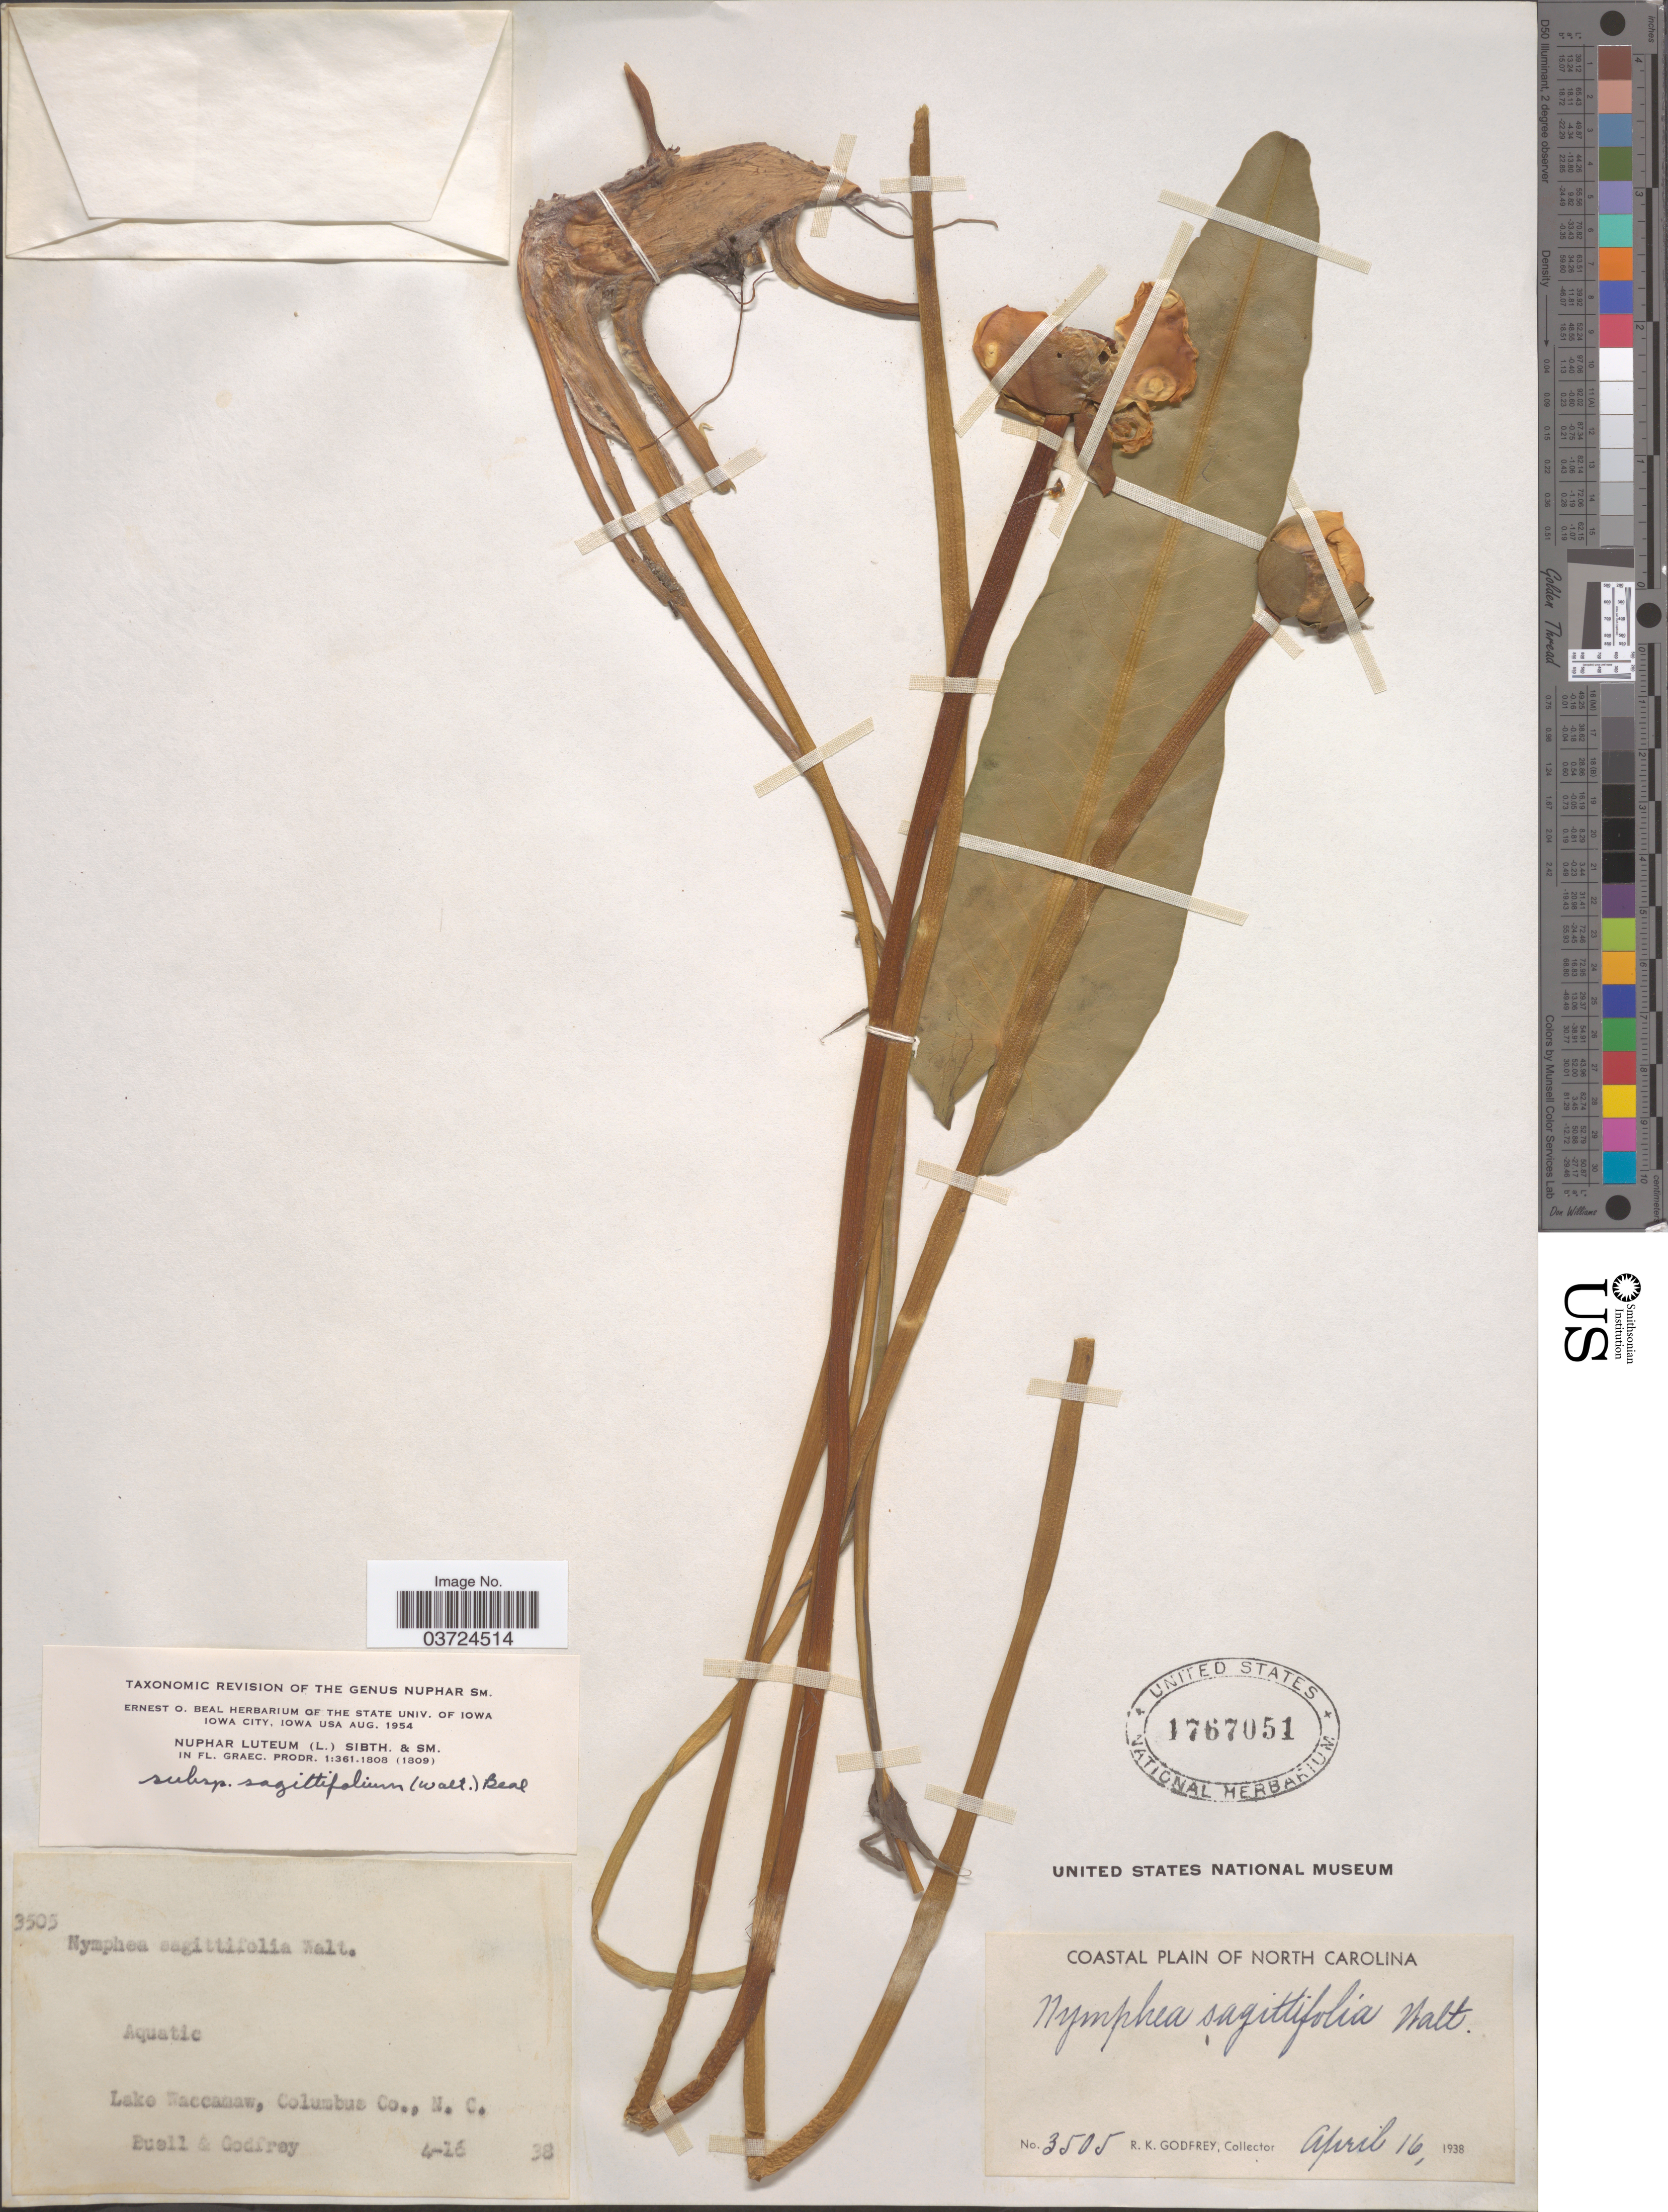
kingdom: Plantae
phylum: Tracheophyta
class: Magnoliopsida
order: Nymphaeales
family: Nymphaeaceae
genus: Nuphar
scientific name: Nuphar lutea subsp. sagittifolia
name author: (Walter) E.O. Beal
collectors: Buell & R. K. Godfrey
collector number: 3505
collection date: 1938-04-16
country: United States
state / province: North Carolina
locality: Lake Waccamaw, Columbus Co. Coastal Plain of North Carolina.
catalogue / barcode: US 1767051